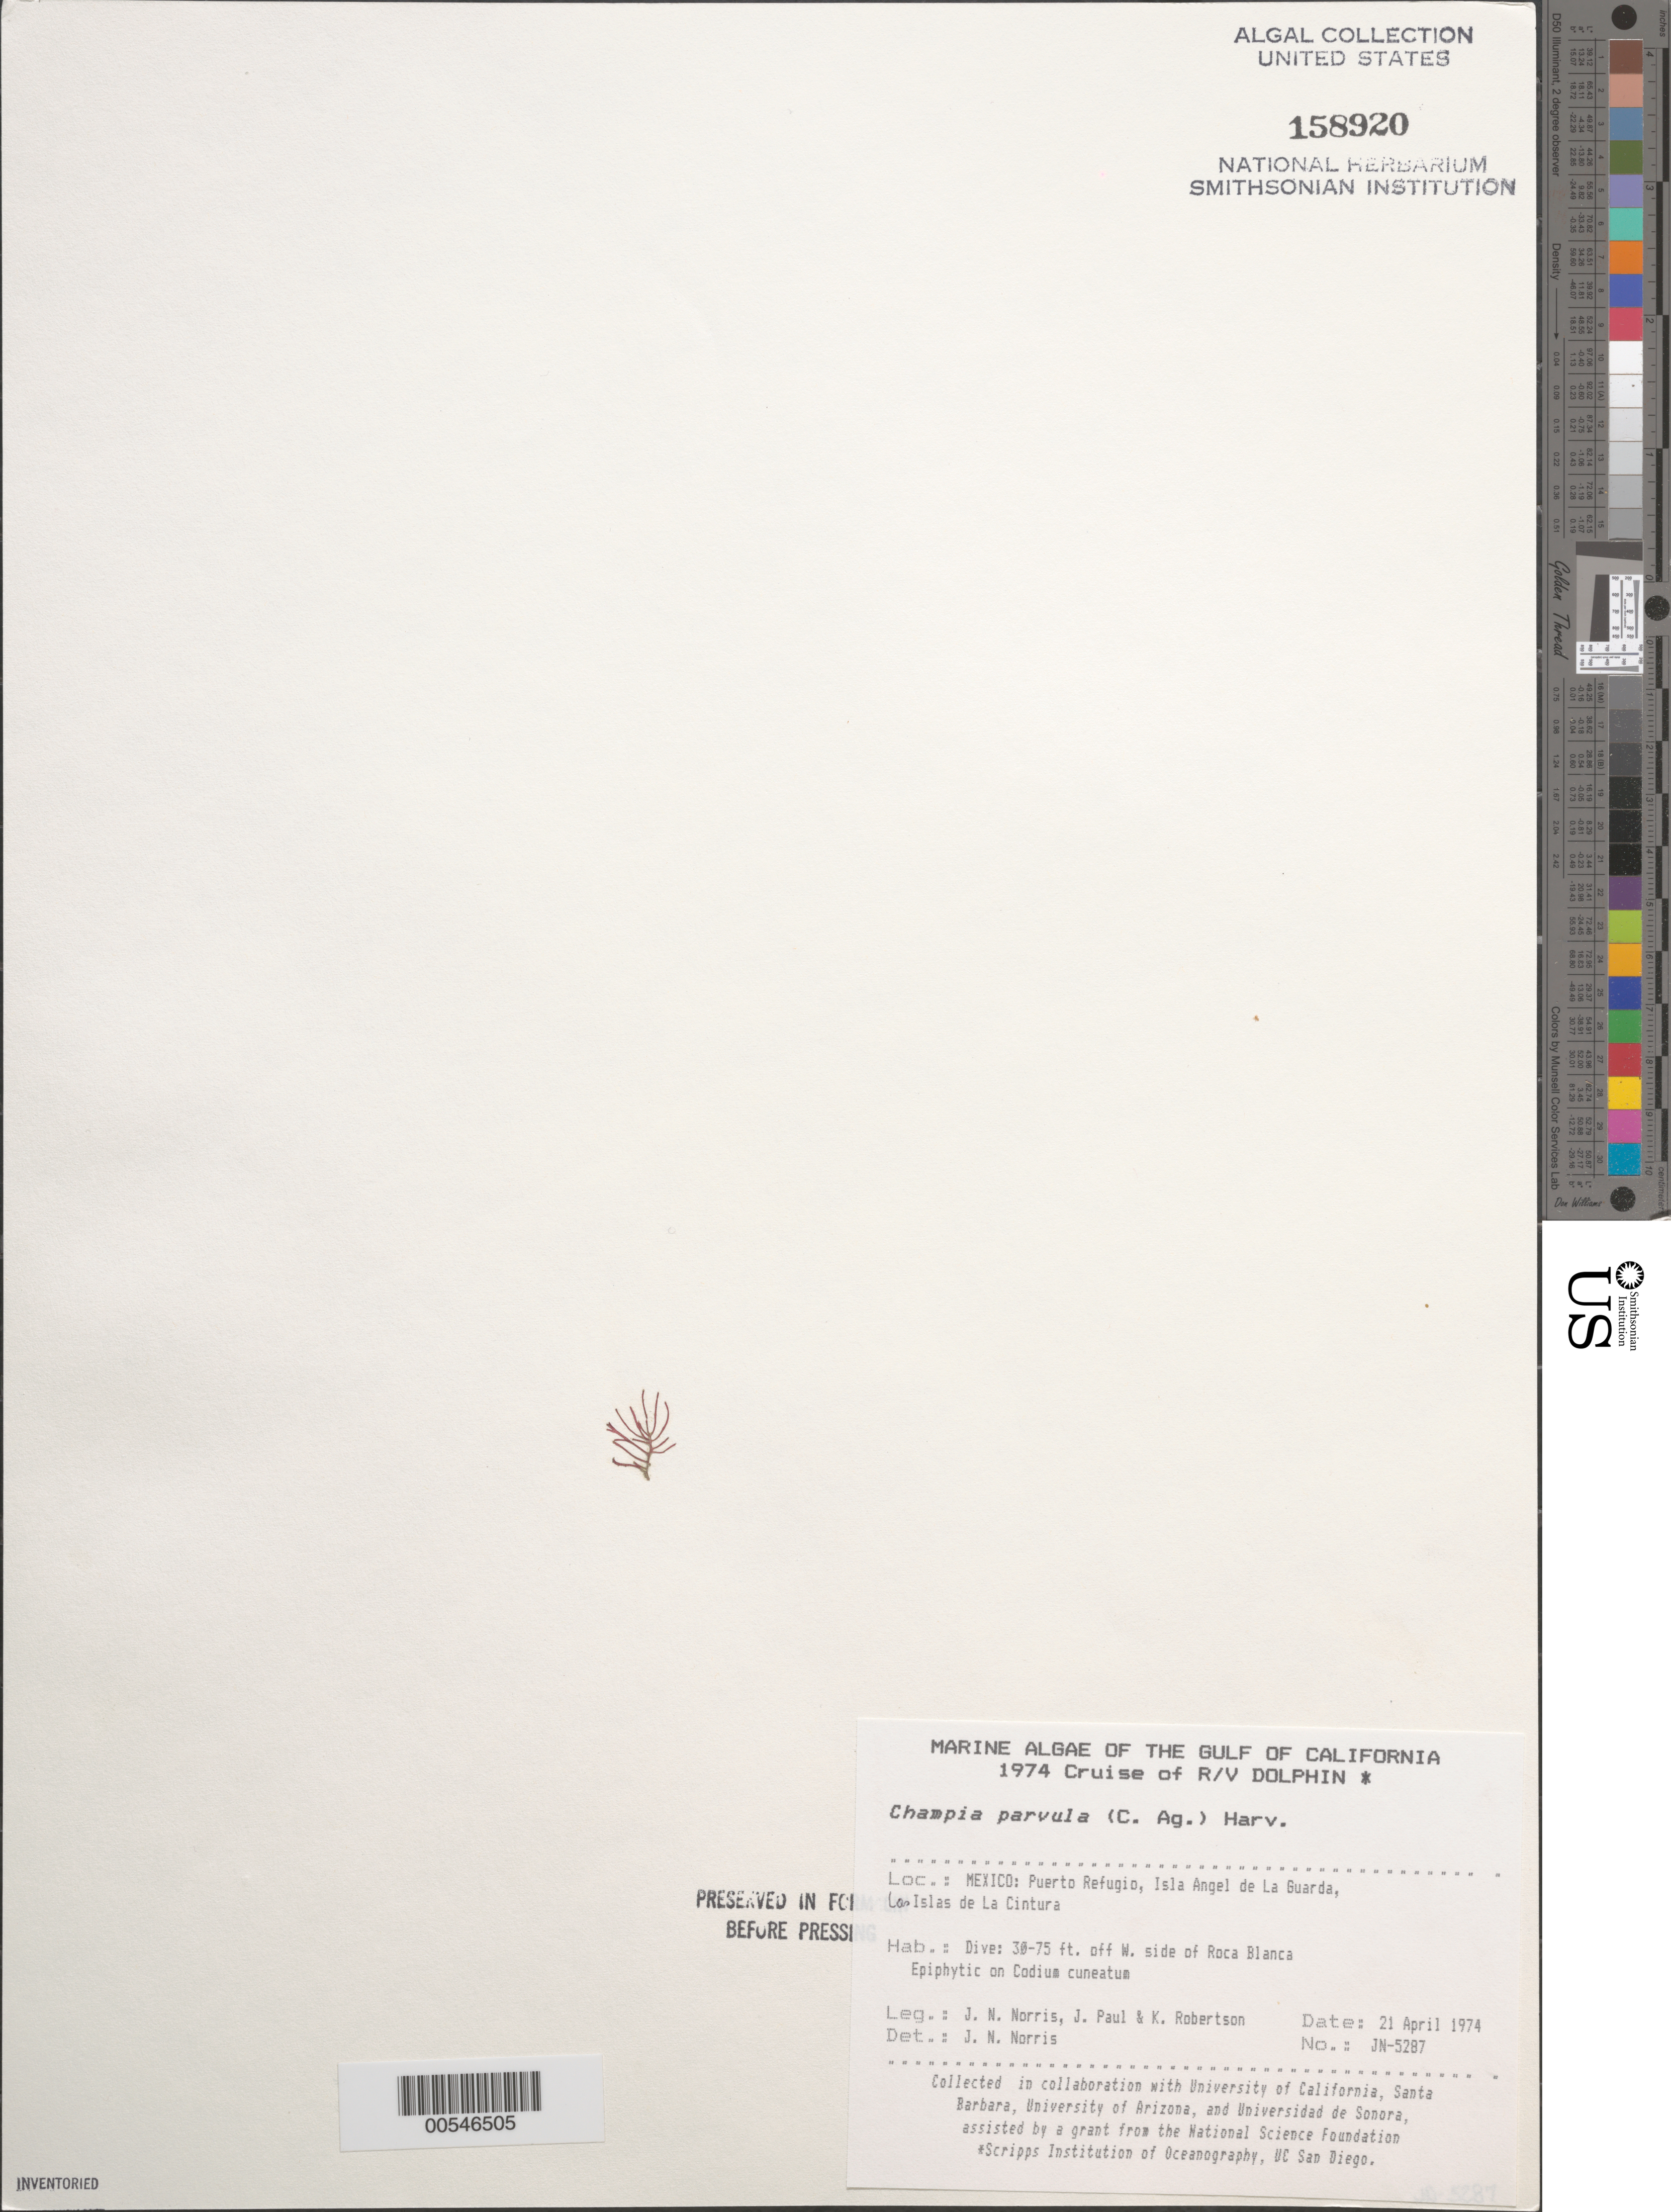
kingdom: Plantae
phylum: Rhodophyta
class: Florideophyceae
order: Rhodymeniales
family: Champiaceae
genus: Champia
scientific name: Champia parvula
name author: (C. Agardh) Harv.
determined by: Norris, James N.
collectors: J. N. Norris, J. Paul & K. Robertson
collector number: JN-5287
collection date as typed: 21 Apr 1974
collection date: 1974-04-21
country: Mexico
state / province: Baja California Norte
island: Isla Angel de la Guarda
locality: Roca Blanca, Puerto Refugio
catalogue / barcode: US 158920